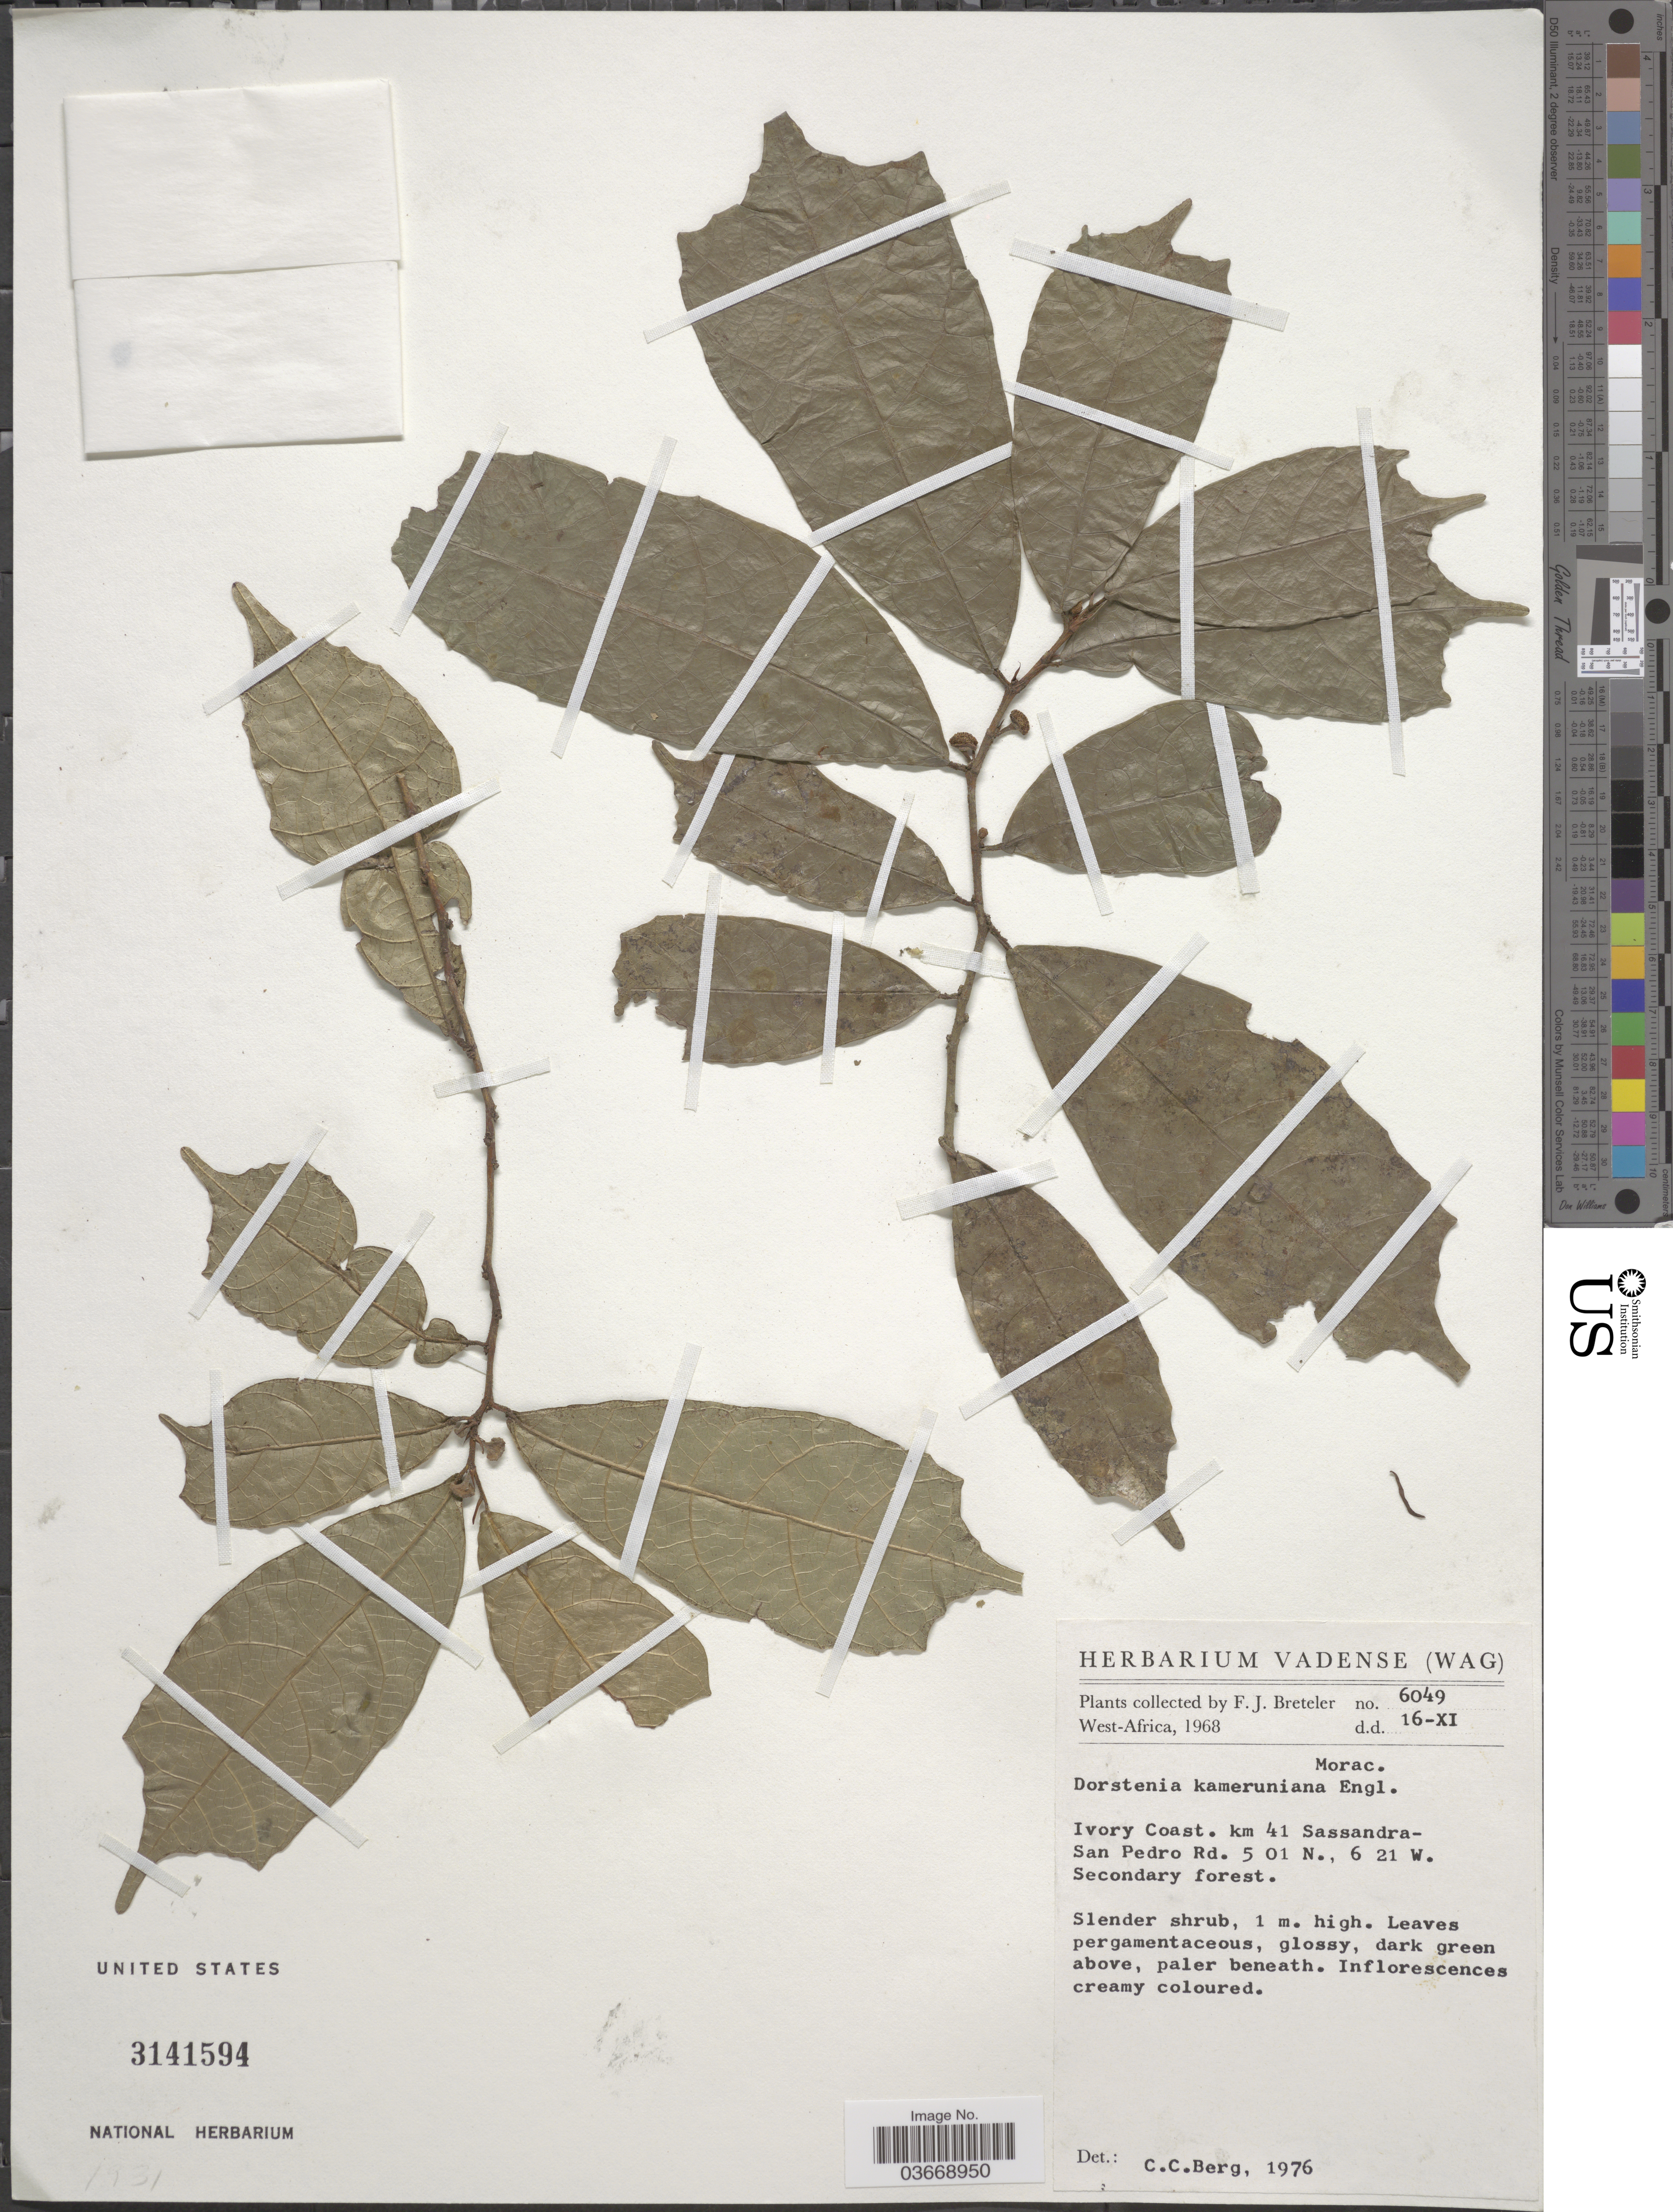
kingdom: Plantae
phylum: Tracheophyta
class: Magnoliopsida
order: Rosales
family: Moraceae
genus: Dorstenia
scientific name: Dorstenia kameruniana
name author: Engl.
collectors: F. J. Breteler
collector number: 6049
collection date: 1968-11-16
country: Ivory Coast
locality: West-Africa. Km 41 Sassandra-San Pedro Rd. Secondary forest.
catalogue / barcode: US 3141594